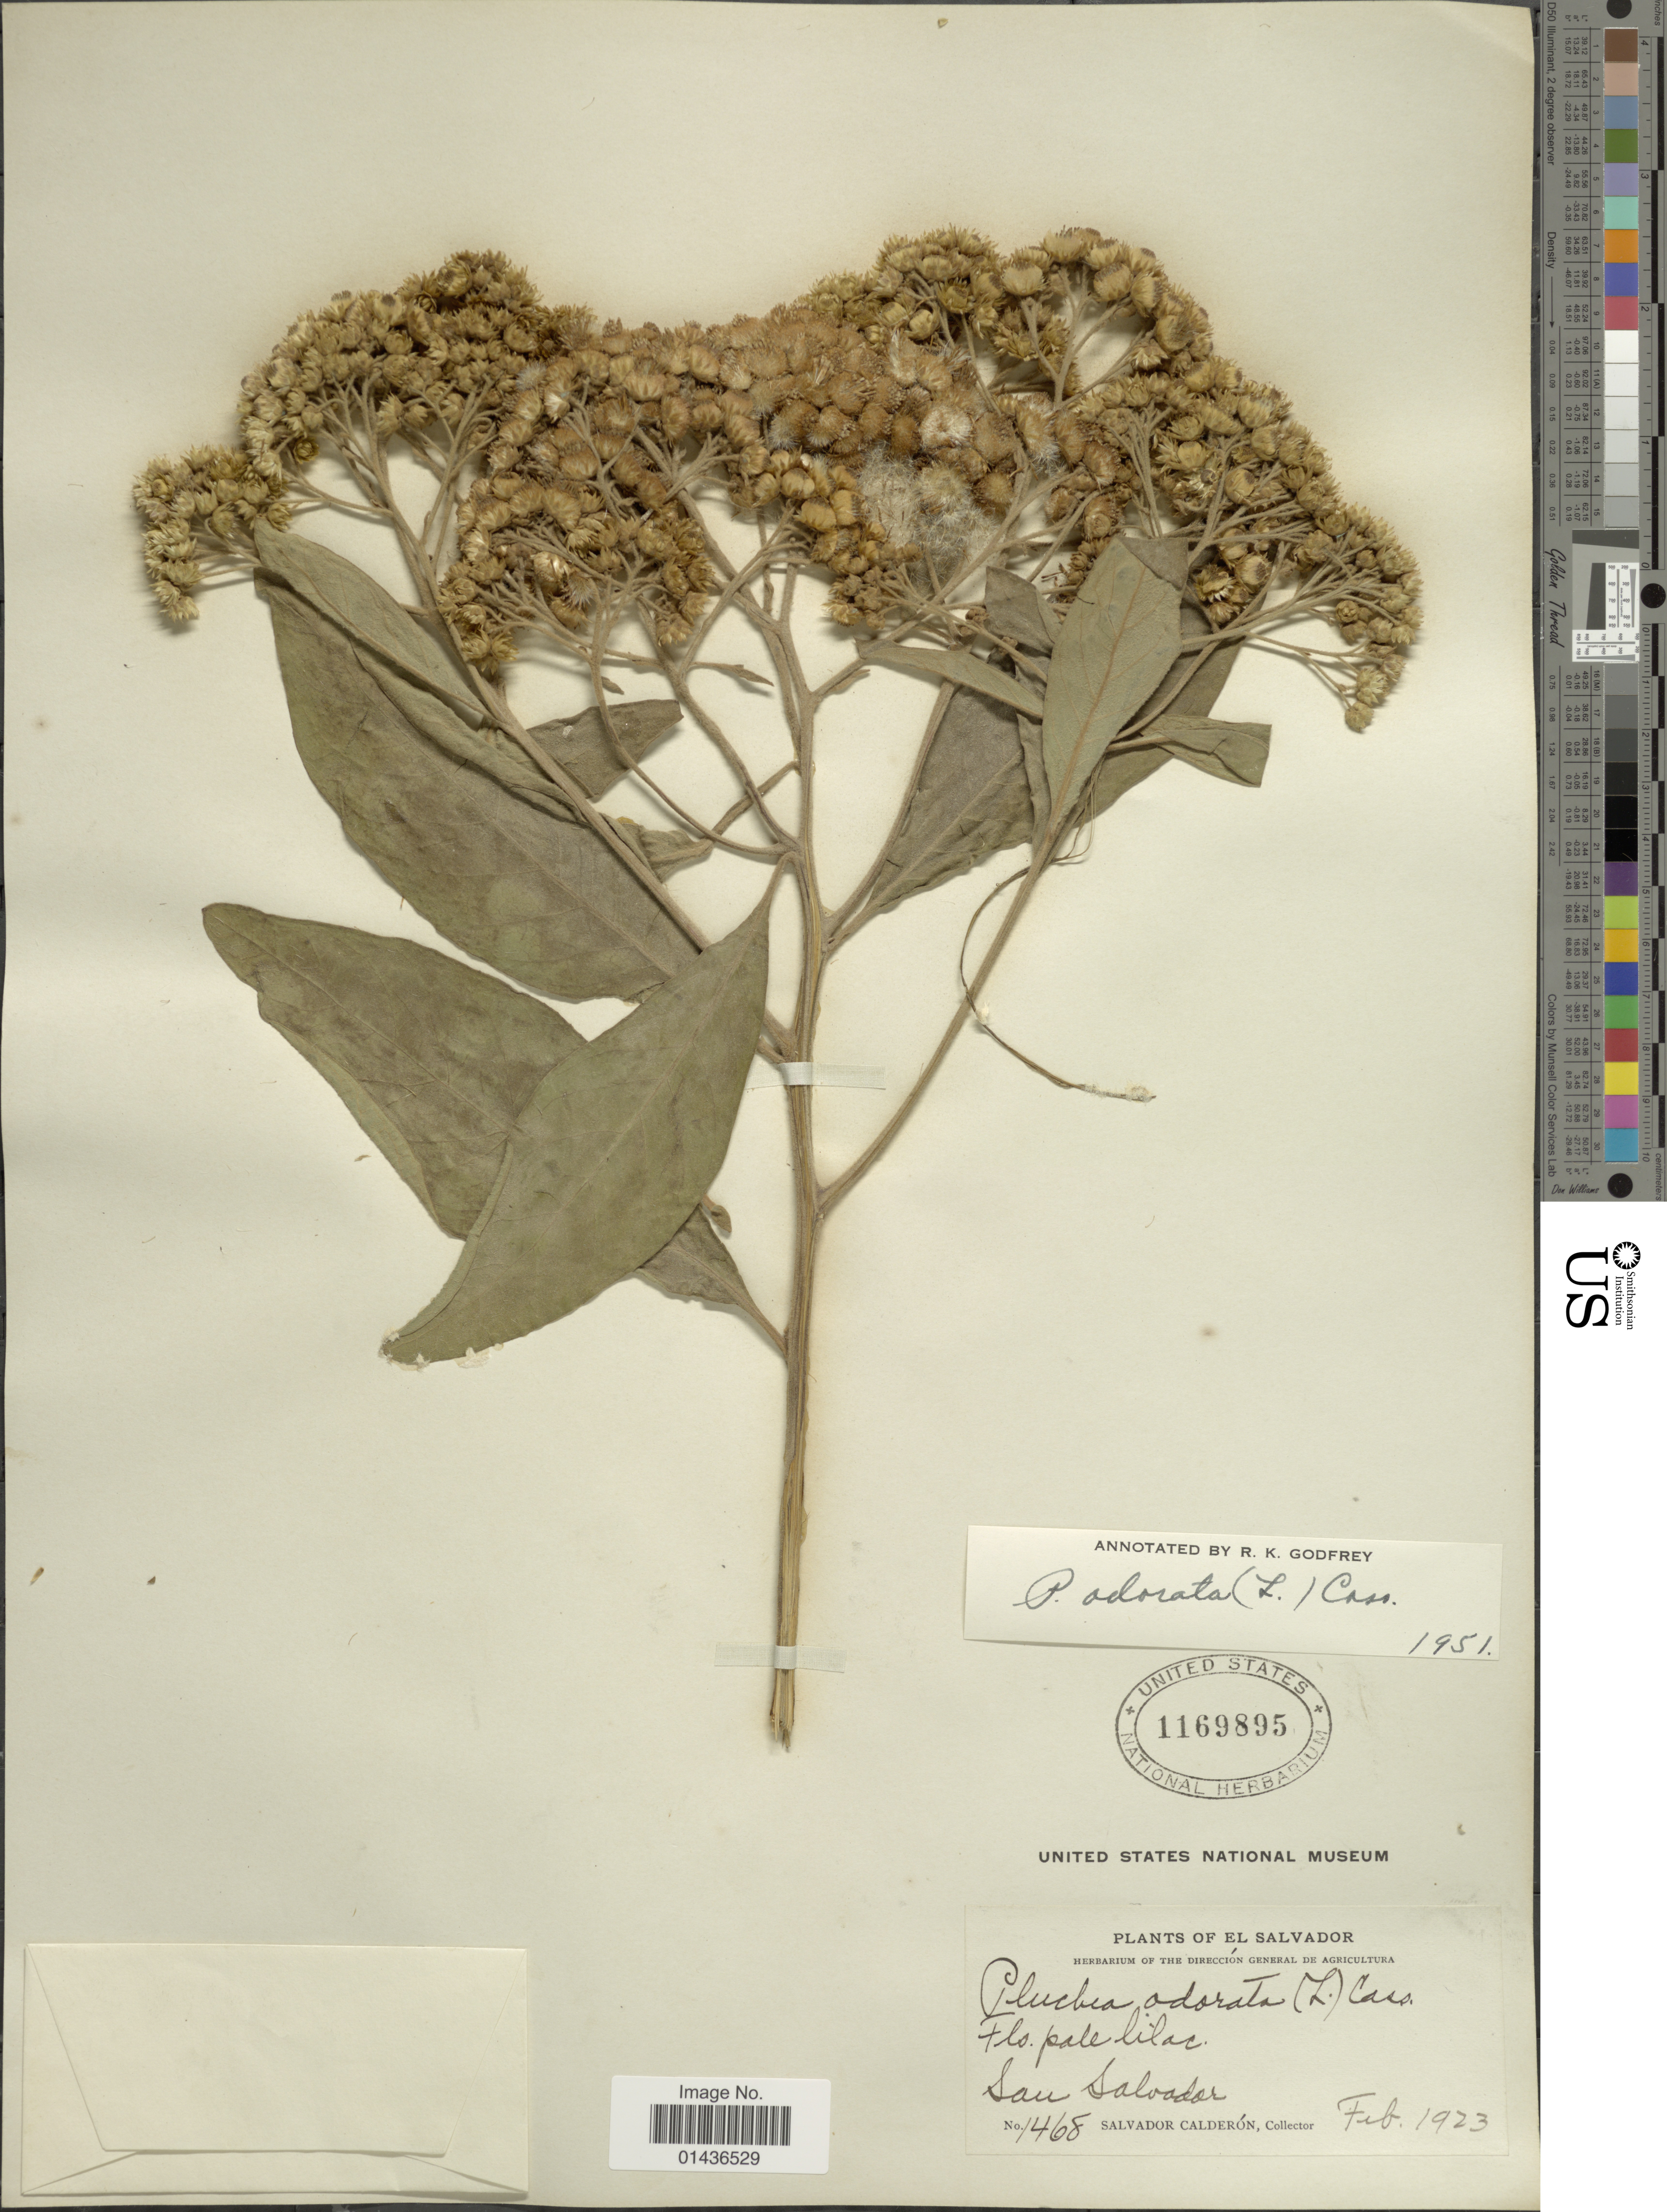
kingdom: Plantae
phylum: Tracheophyta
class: Magnoliopsida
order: Asterales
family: Asteraceae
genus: Pluchea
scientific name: Pluchea carolinensis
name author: (Jacq.) D. Don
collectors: S. Calderón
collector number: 1468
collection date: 1923-02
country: El Salvador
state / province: San Salvador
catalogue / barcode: US 1169895